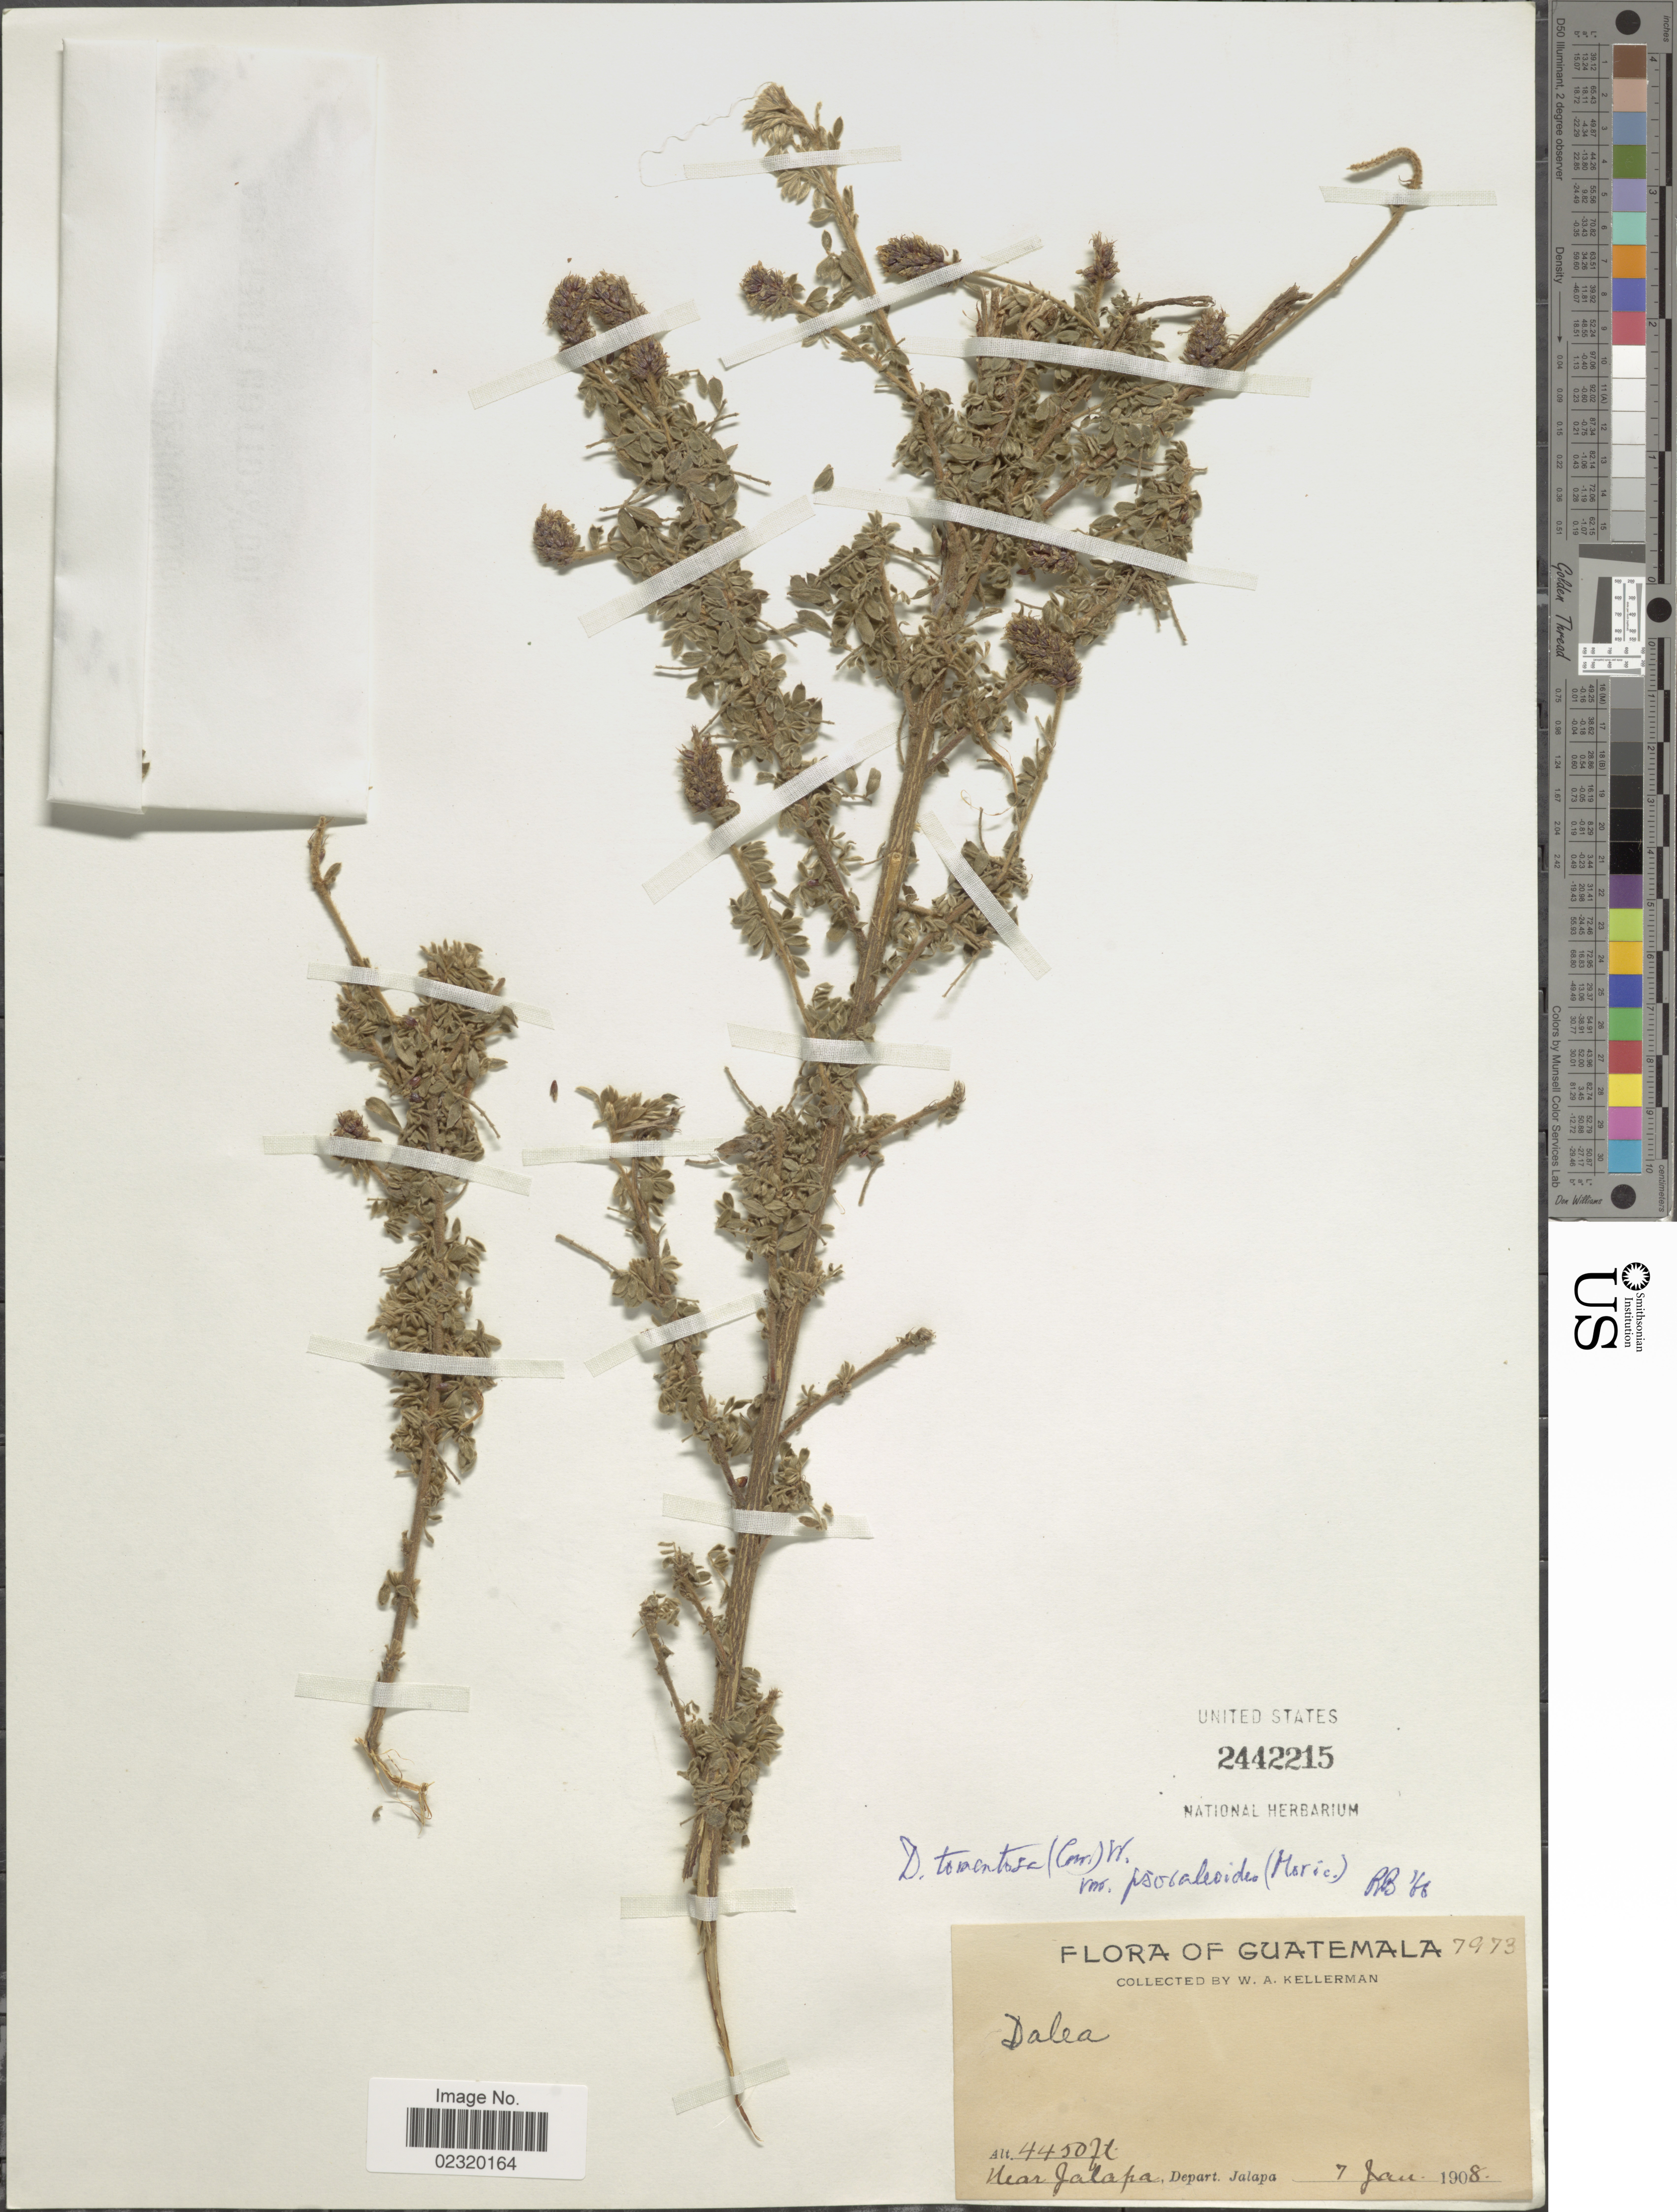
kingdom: Plantae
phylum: Tracheophyta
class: Magnoliopsida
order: Fabales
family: Fabaceae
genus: Dalea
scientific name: Dalea tomentosa var. psoraleoides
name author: (Moric.) Barneby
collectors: W. Kellerman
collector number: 7973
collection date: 1908-01-07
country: Guatemala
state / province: Jalapa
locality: Near Jalapa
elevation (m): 1356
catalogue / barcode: US 2442215